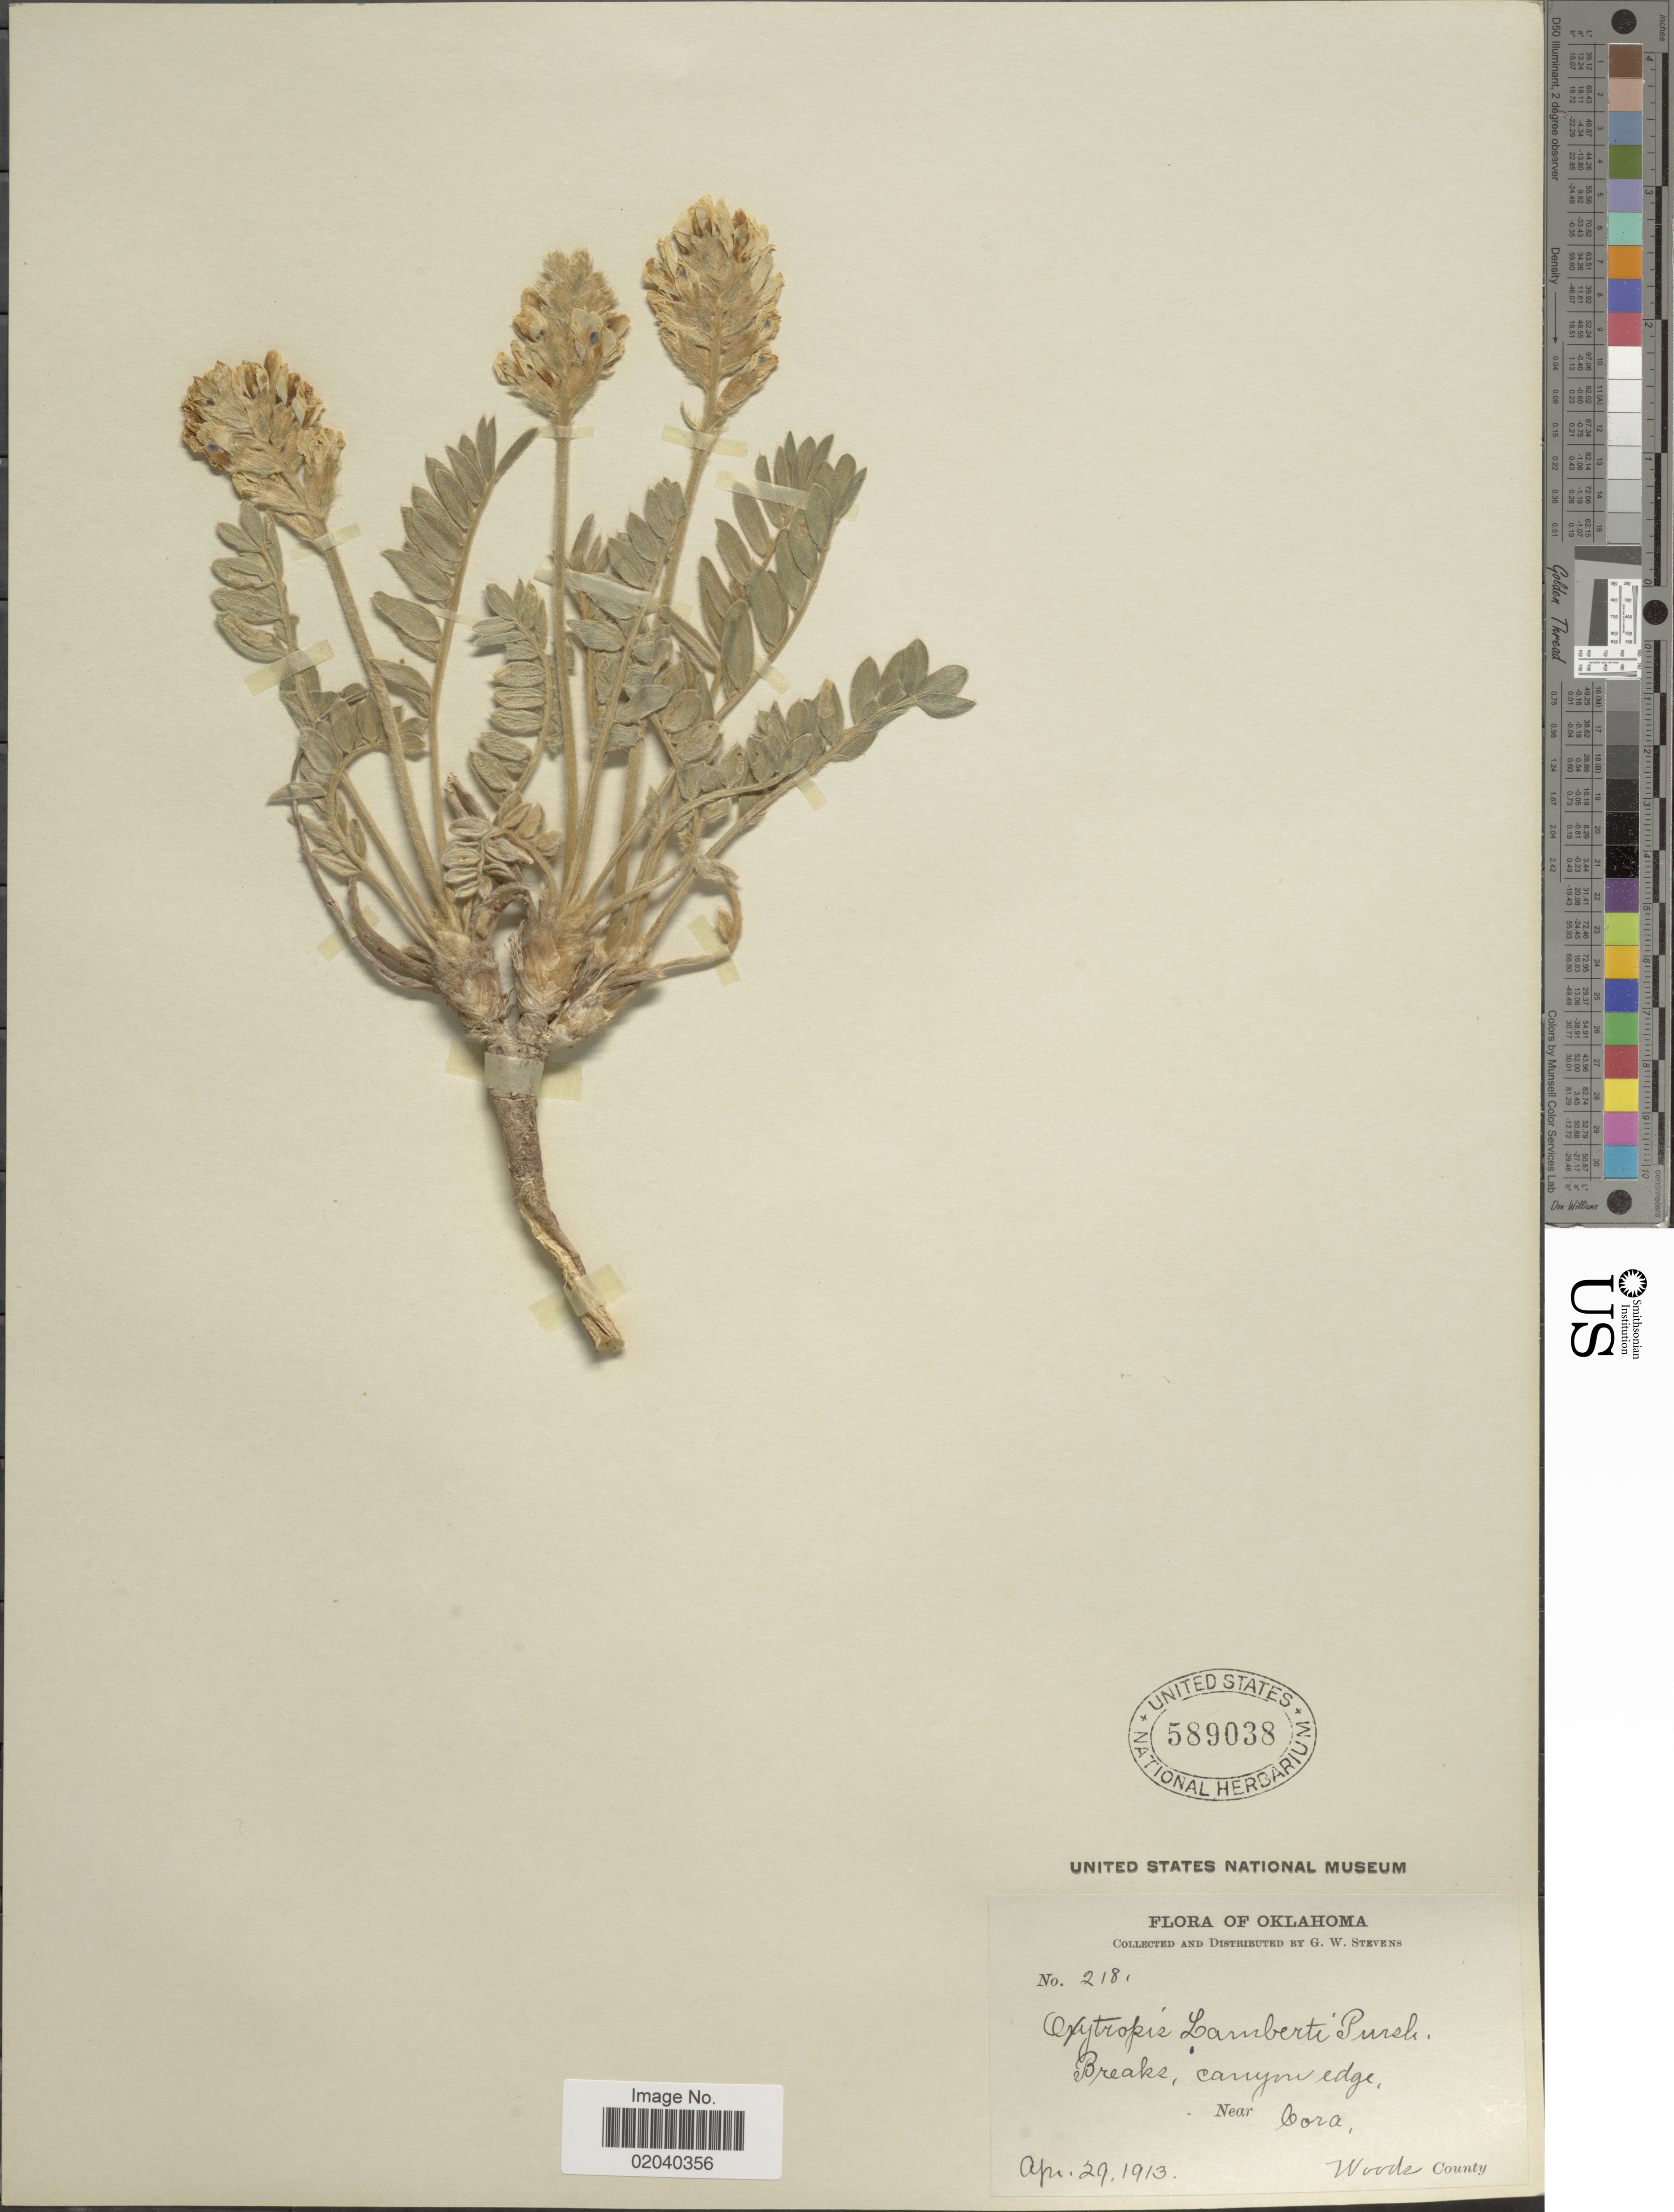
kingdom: Plantae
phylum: Tracheophyta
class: Magnoliopsida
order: Fabales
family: Fabaceae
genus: Oxytropis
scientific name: Oxytropis sericea var. sericea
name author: Nutt.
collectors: G. W. Stevens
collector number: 2181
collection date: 1913-04-29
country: United States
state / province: Oklahoma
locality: Breaks, Canyon edge, near Cora, Woods County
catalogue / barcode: US 589038